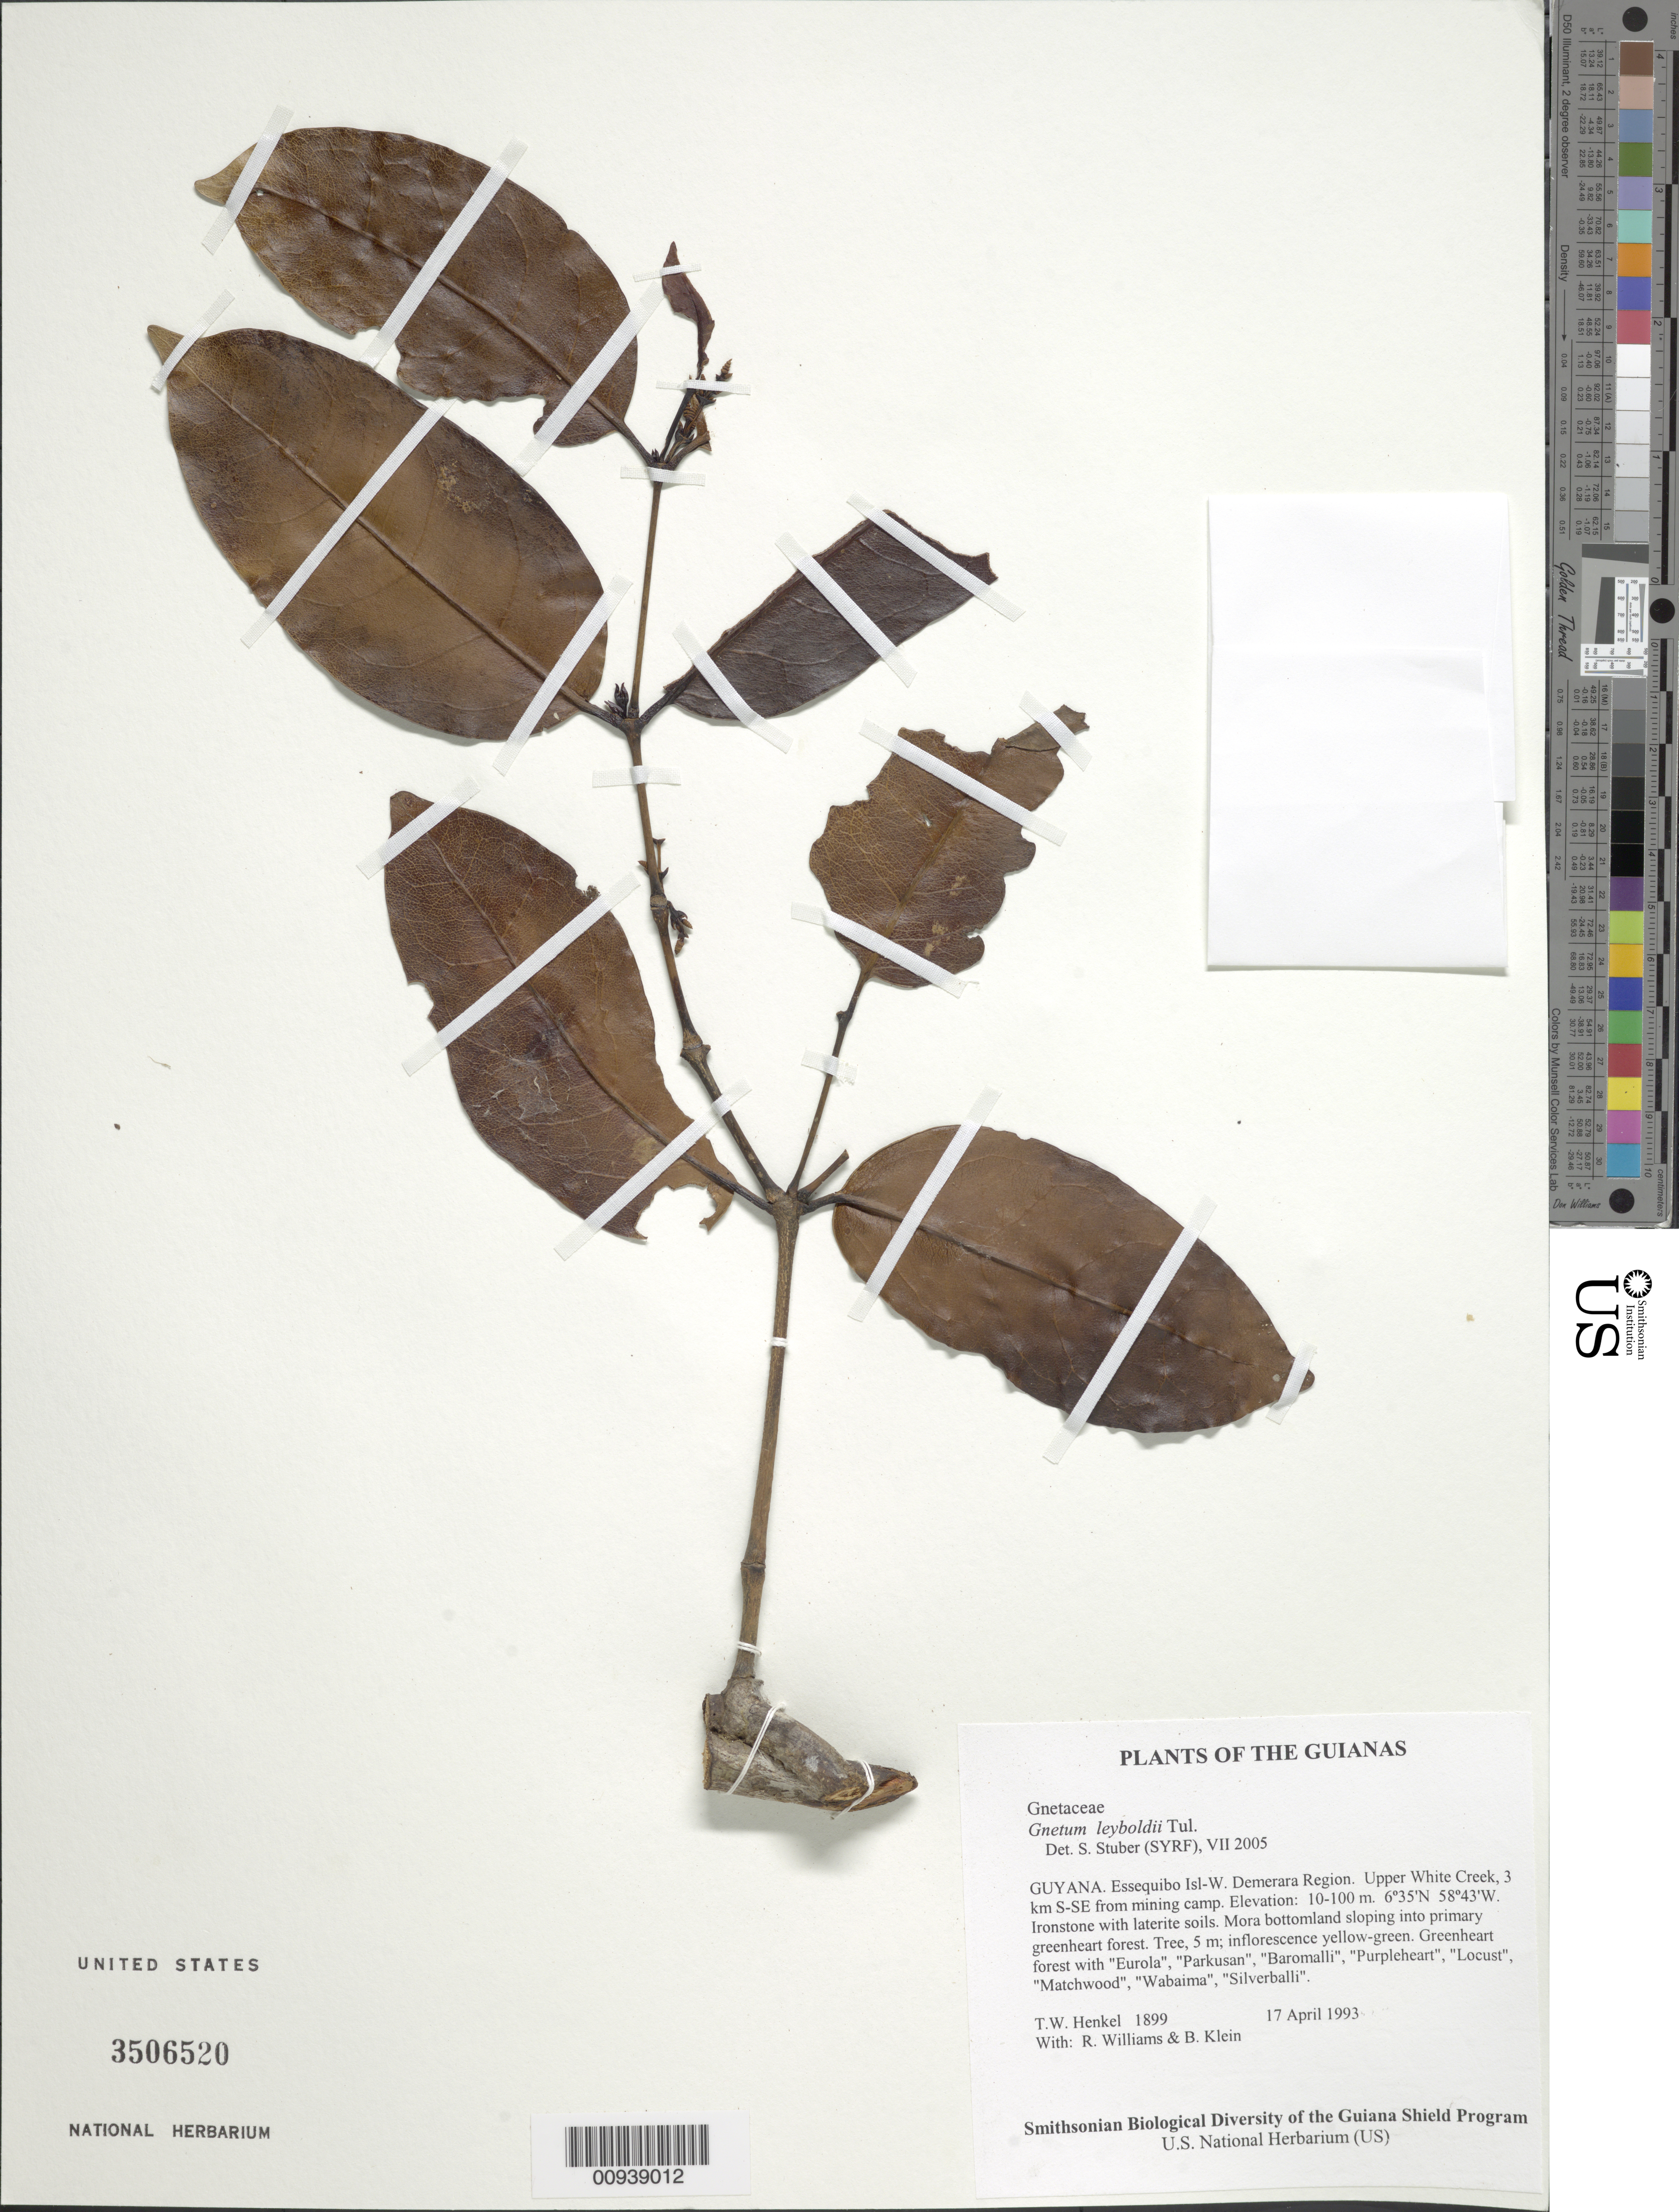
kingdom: Plantae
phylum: Tracheophyta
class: Gnetopsida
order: Gnetales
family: Gnetaceae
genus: Gnetum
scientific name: Gnetum leyboldii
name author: Tul.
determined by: Stuber, S.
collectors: T. Henkel, R. Williams & B. Klein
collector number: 1899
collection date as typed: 17 April 1993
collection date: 1993-04-17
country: Guyana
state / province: Essequibo Isl-W. Demerara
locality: Upper White Creek, 3 km S-SE from mining camp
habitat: Ironstone with laterite soils. Mora bottomland sloping into primary greenheart forest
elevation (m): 10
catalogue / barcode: US 3506520